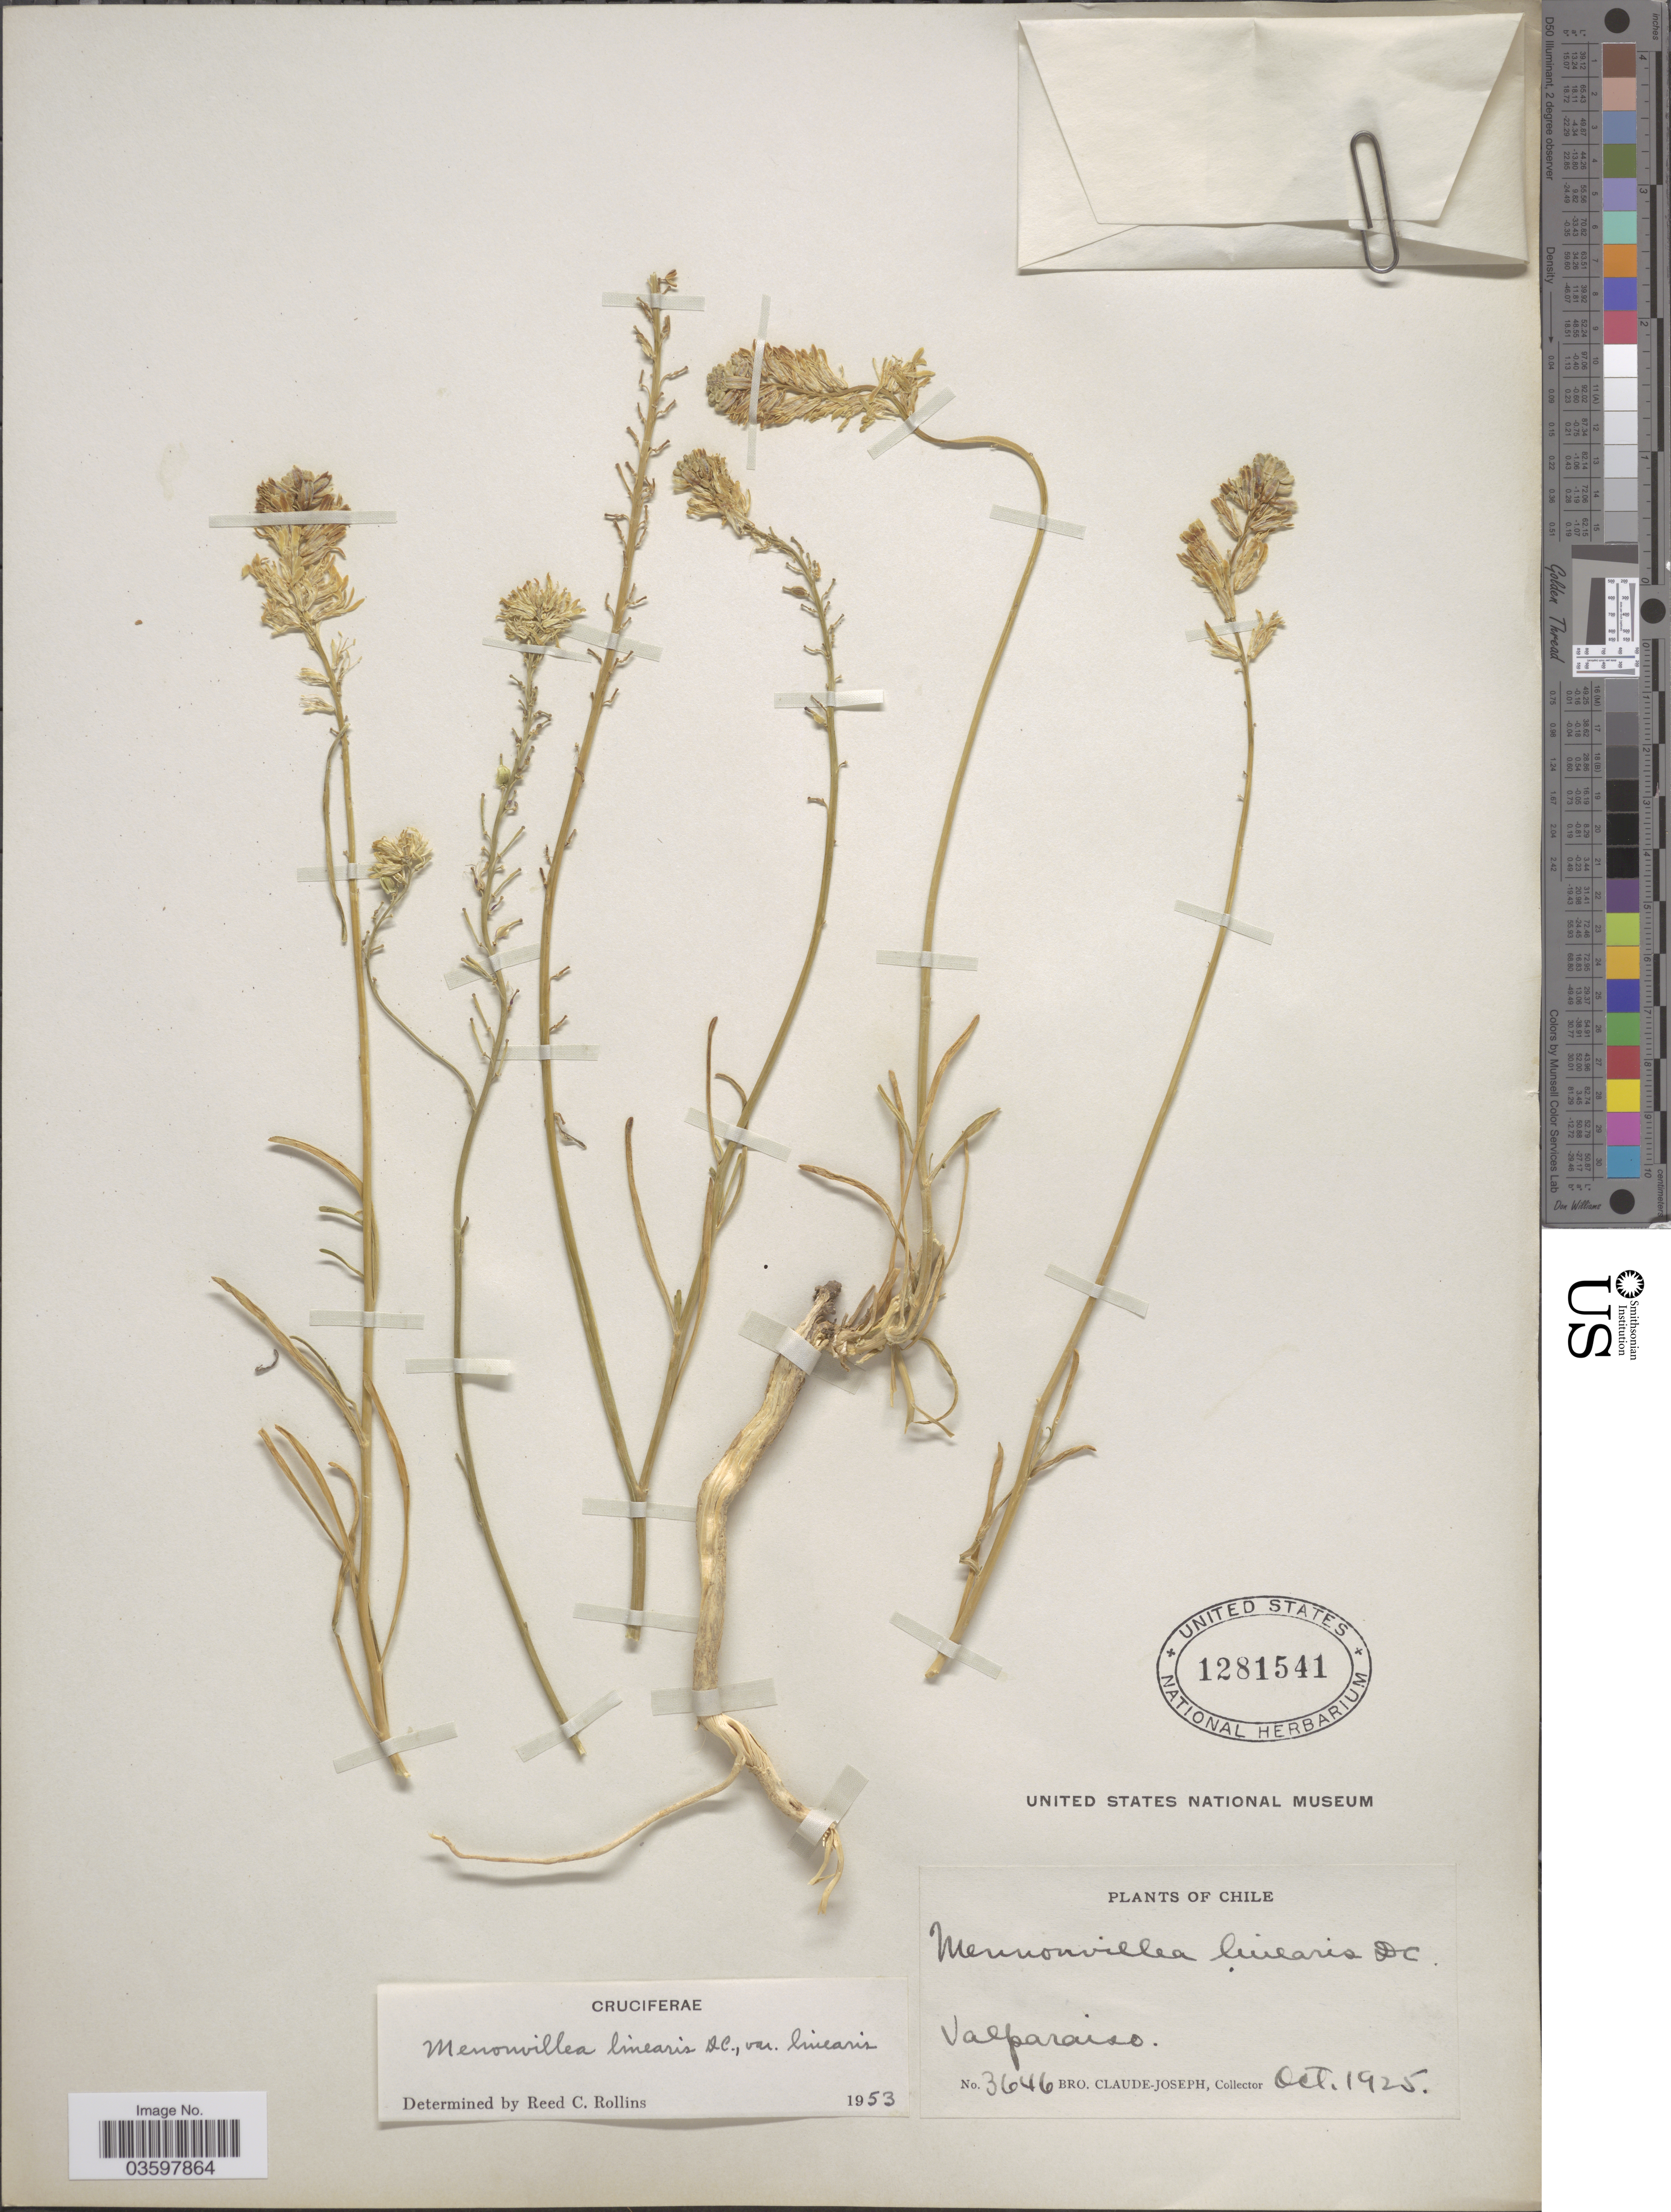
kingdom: Plantae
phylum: Tracheophyta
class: Magnoliopsida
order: Brassicales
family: Brassicaceae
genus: Menonvillea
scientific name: Menonvillea linearis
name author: DC.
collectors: Bro. Claude-Joseph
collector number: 3646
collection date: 1925-10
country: Chile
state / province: Valparaíso (V)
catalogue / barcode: US 1281541